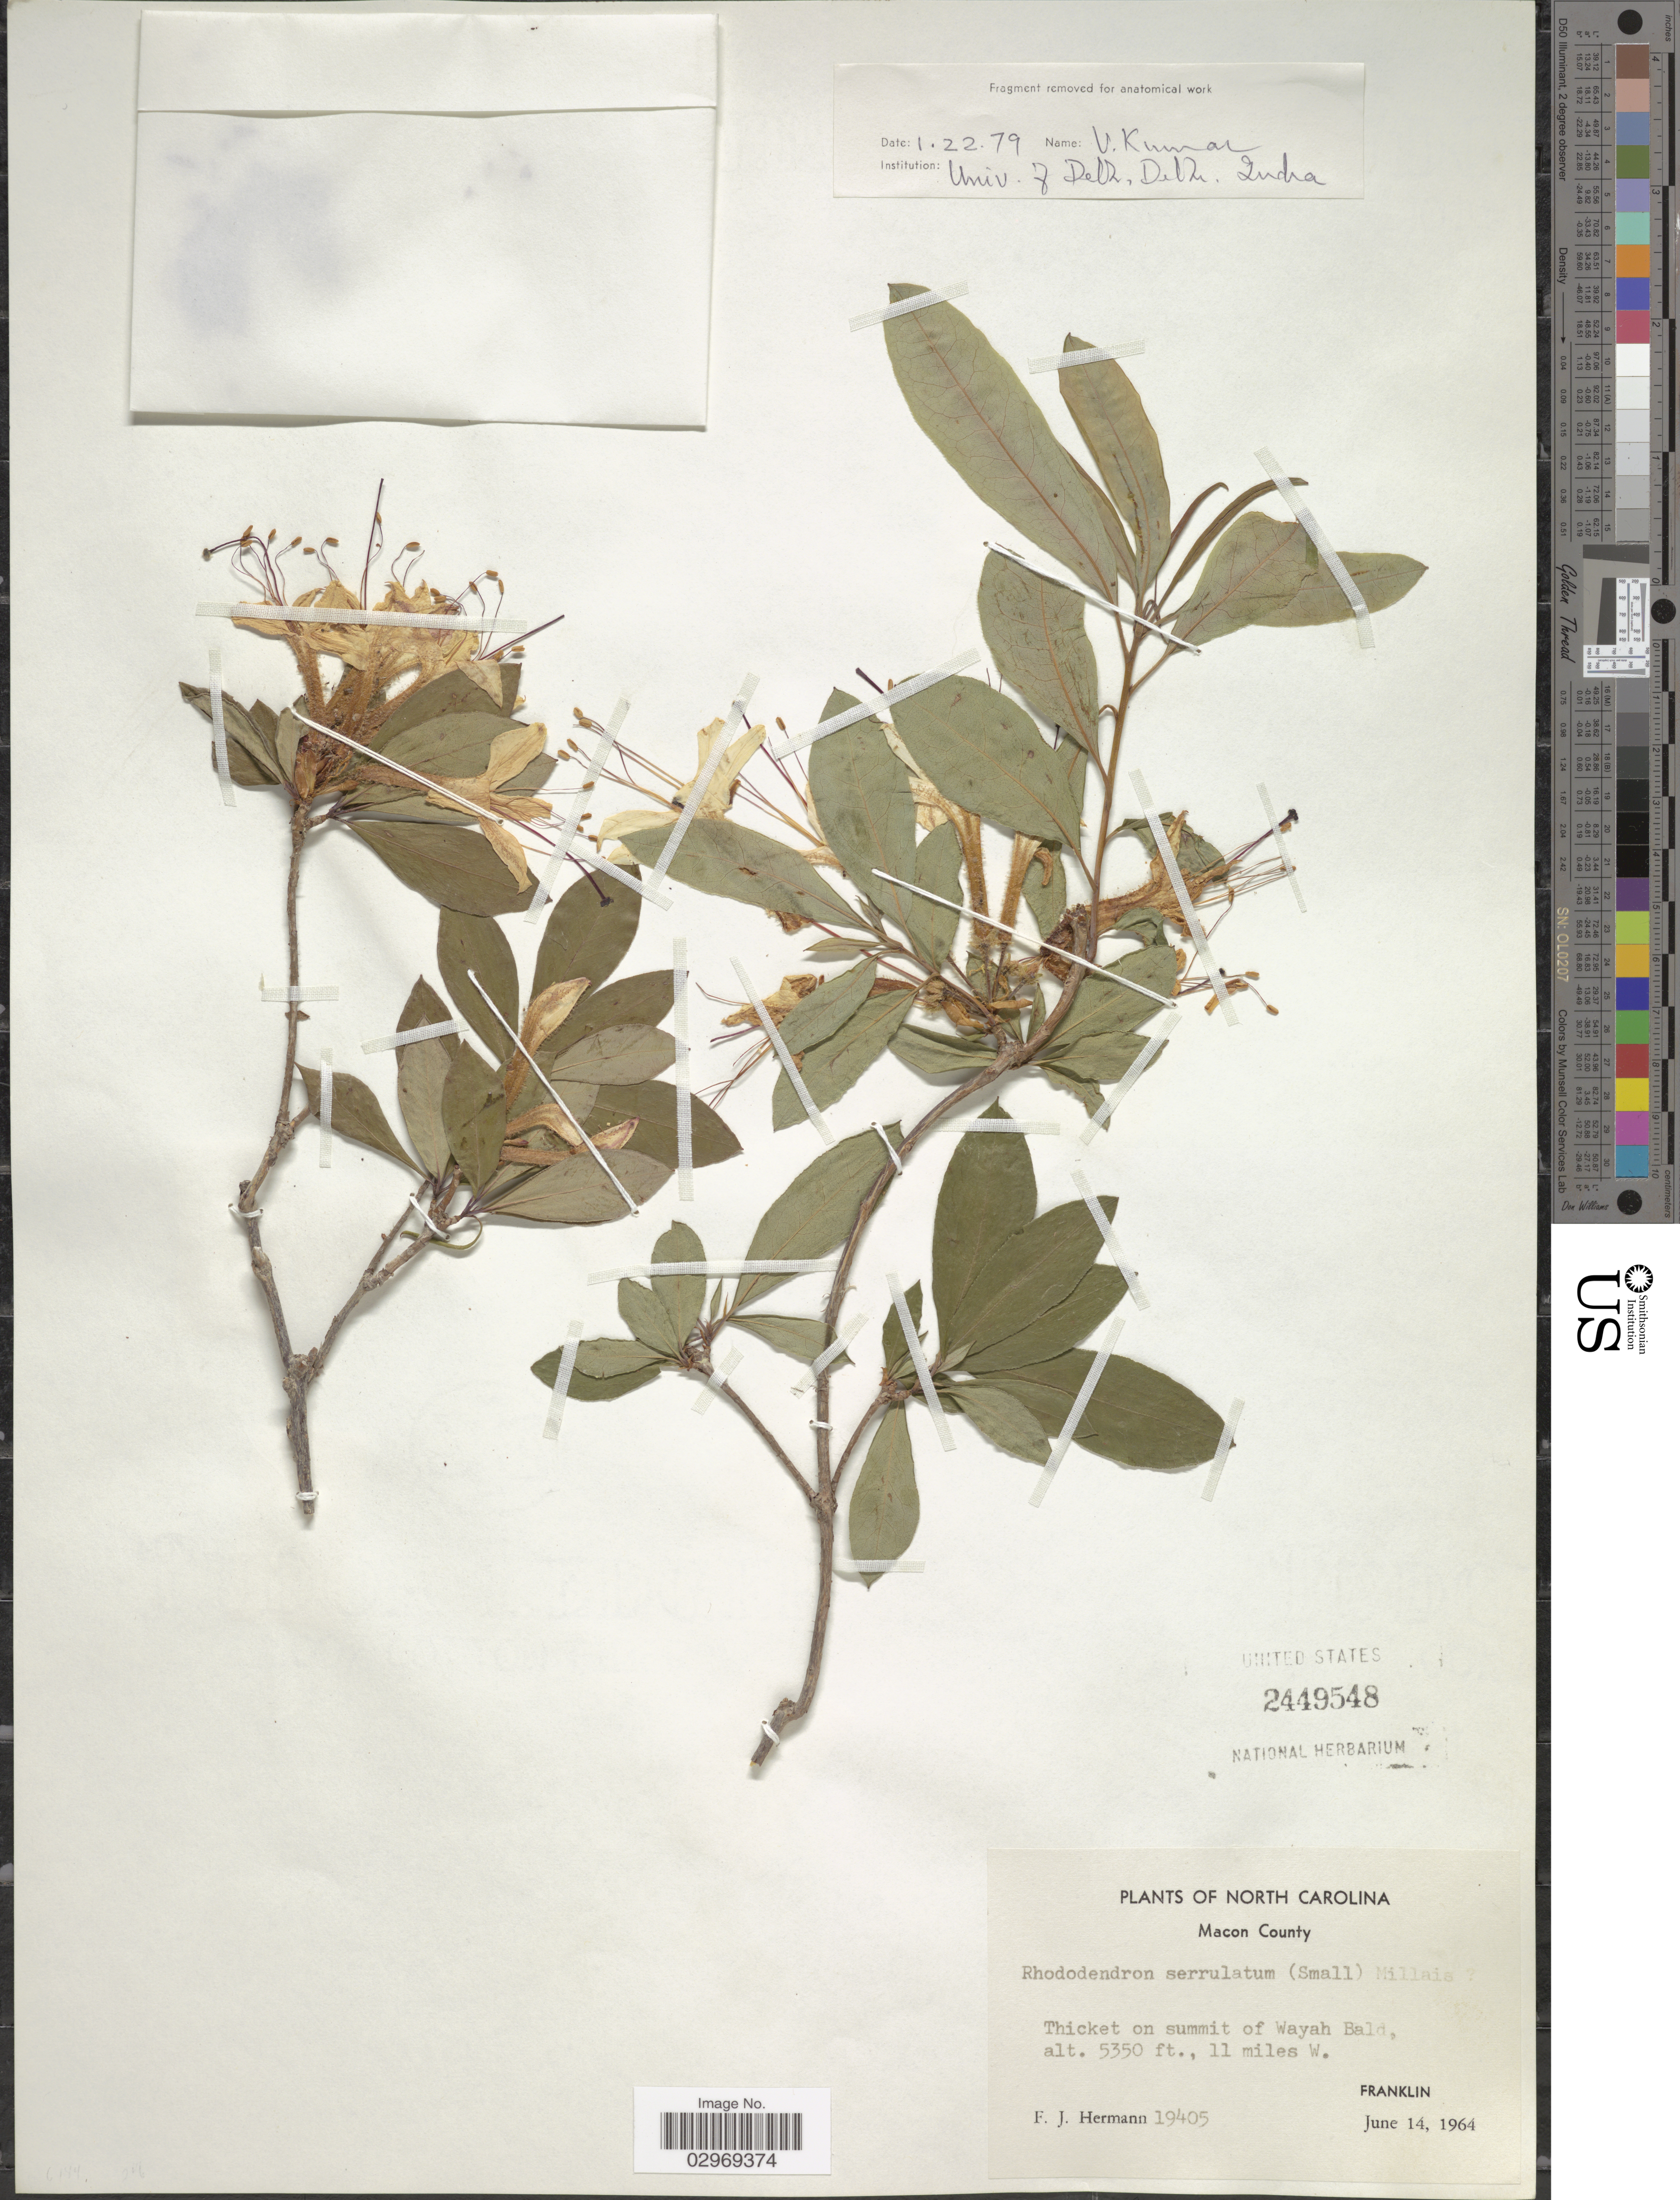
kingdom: Plantae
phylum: Tracheophyta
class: Magnoliopsida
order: Ericales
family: Ericaceae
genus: Rhododendron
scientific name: Rhododendron serrulatum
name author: (Small) Millais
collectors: F. J. Hermann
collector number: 19405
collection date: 1964-06-14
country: United States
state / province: North Carolina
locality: Macon County. Thicket on summit of Wayah Bald, 11 miles W. Franklin.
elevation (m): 1631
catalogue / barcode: US 2449548